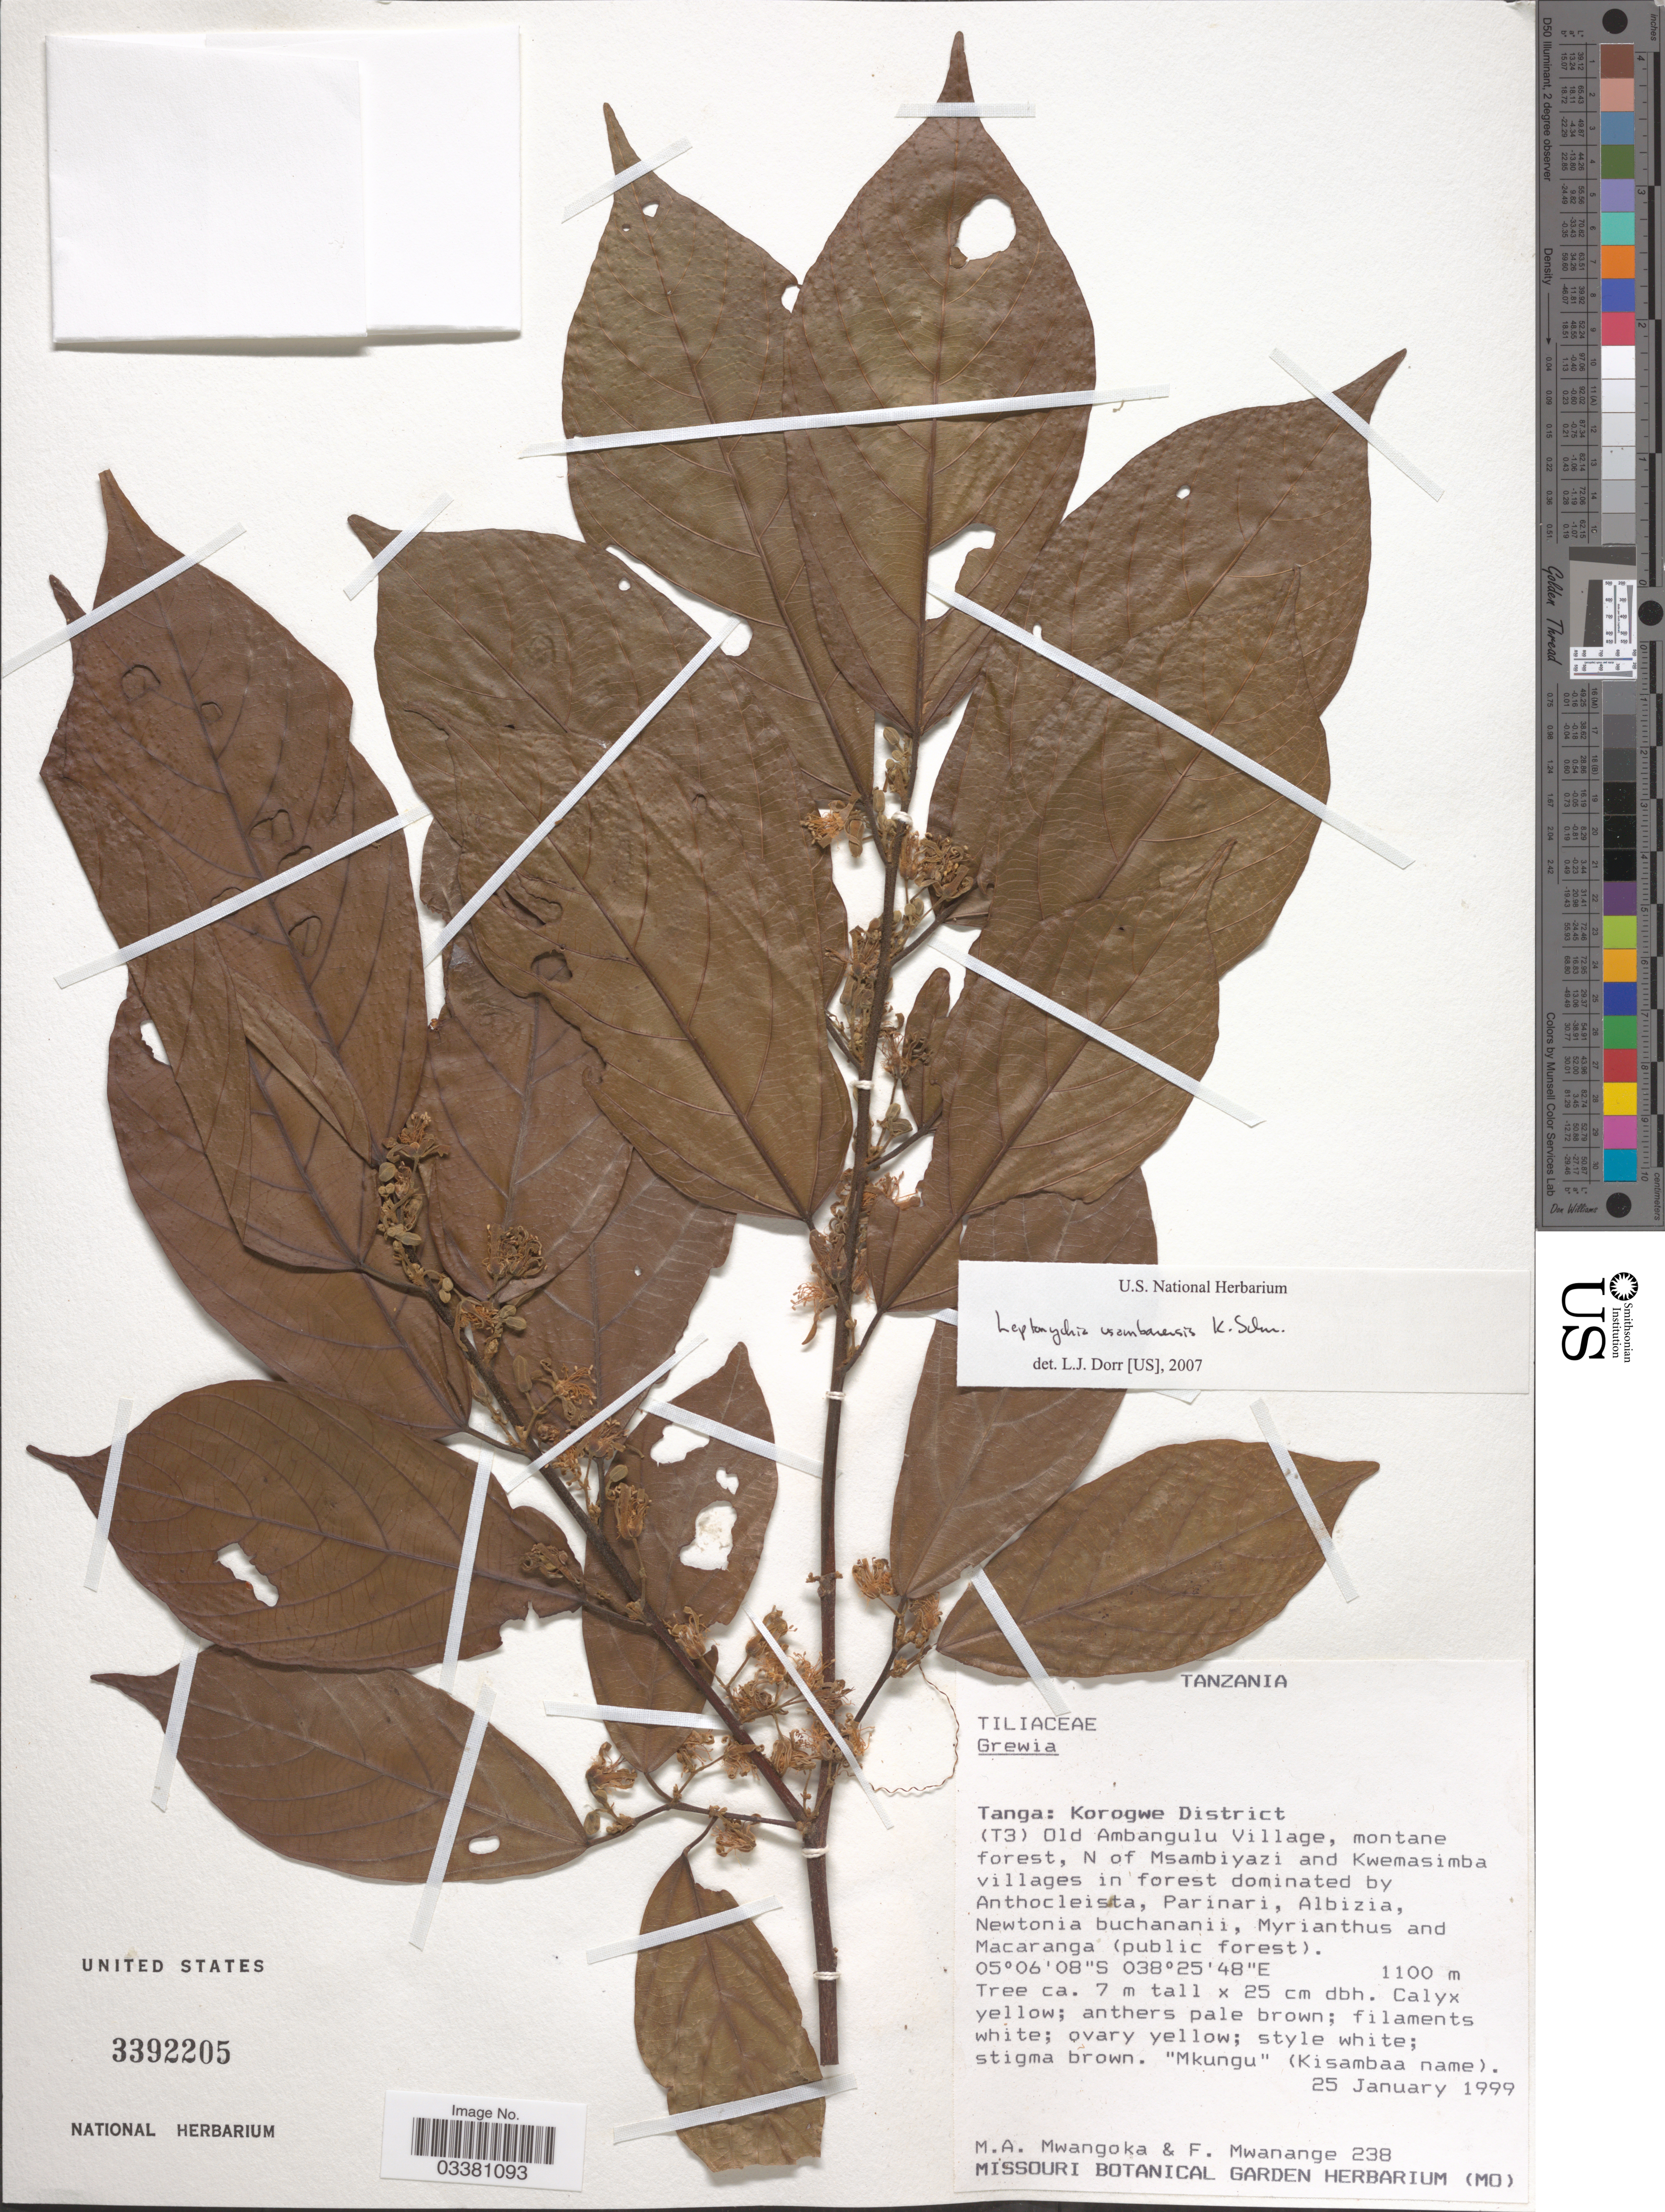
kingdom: Plantae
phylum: Tracheophyta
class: Magnoliopsida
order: Malvales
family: Malvaceae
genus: Leptonychia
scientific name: Leptonychia usambarensis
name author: K. Schum.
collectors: M. A. Mwangoka & F. Mwanange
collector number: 238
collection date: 1999-01-25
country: Tanzania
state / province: Tanga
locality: Korogwe District. (T3) Old Ambangulu Village, montane forest, N of Msambiyazi and Kwemasimba villages in forest.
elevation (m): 1100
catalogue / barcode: US 3392205